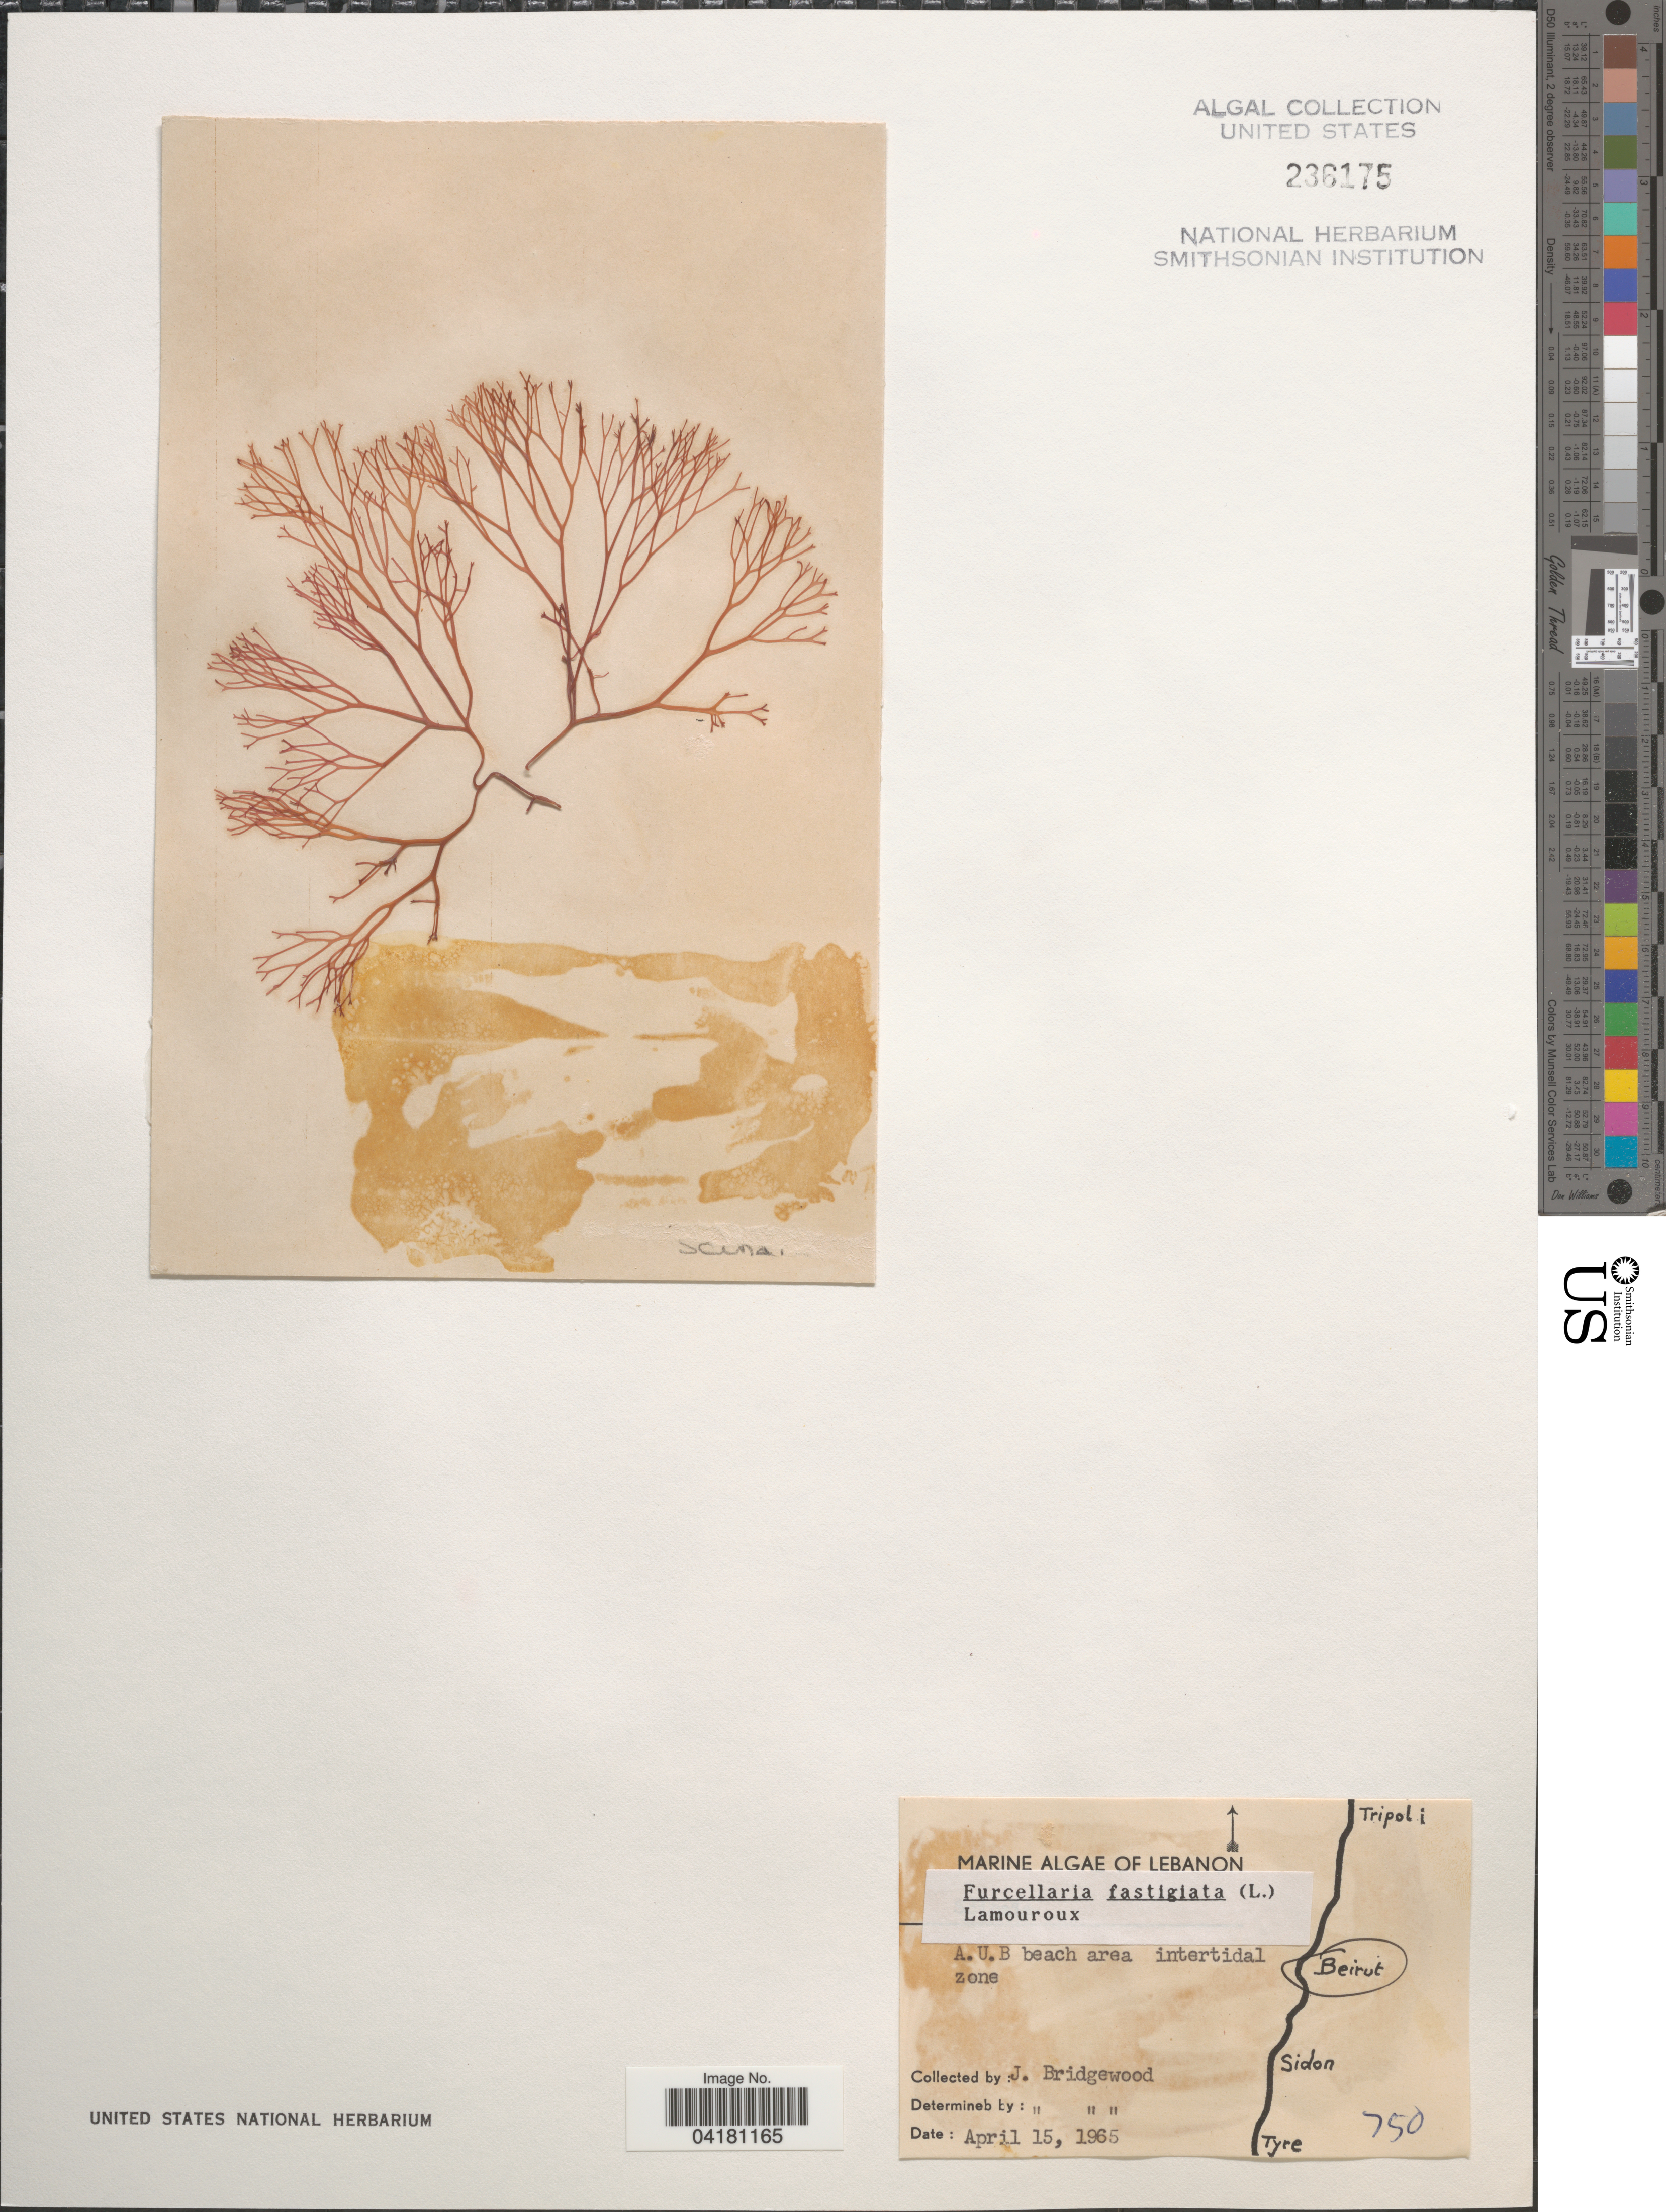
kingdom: Plantae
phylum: Rhodophyta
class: Florideophyceae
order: Gigartinales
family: Furcellariaceae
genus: Furcellaria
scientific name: Furcellaria lumbricalis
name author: (Hudson) J.V.Lamouroux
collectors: J. Bridgewood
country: Lebanon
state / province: Beyrouth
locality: A.U.B beach area intertidal zone. Beirut.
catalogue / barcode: US 236175